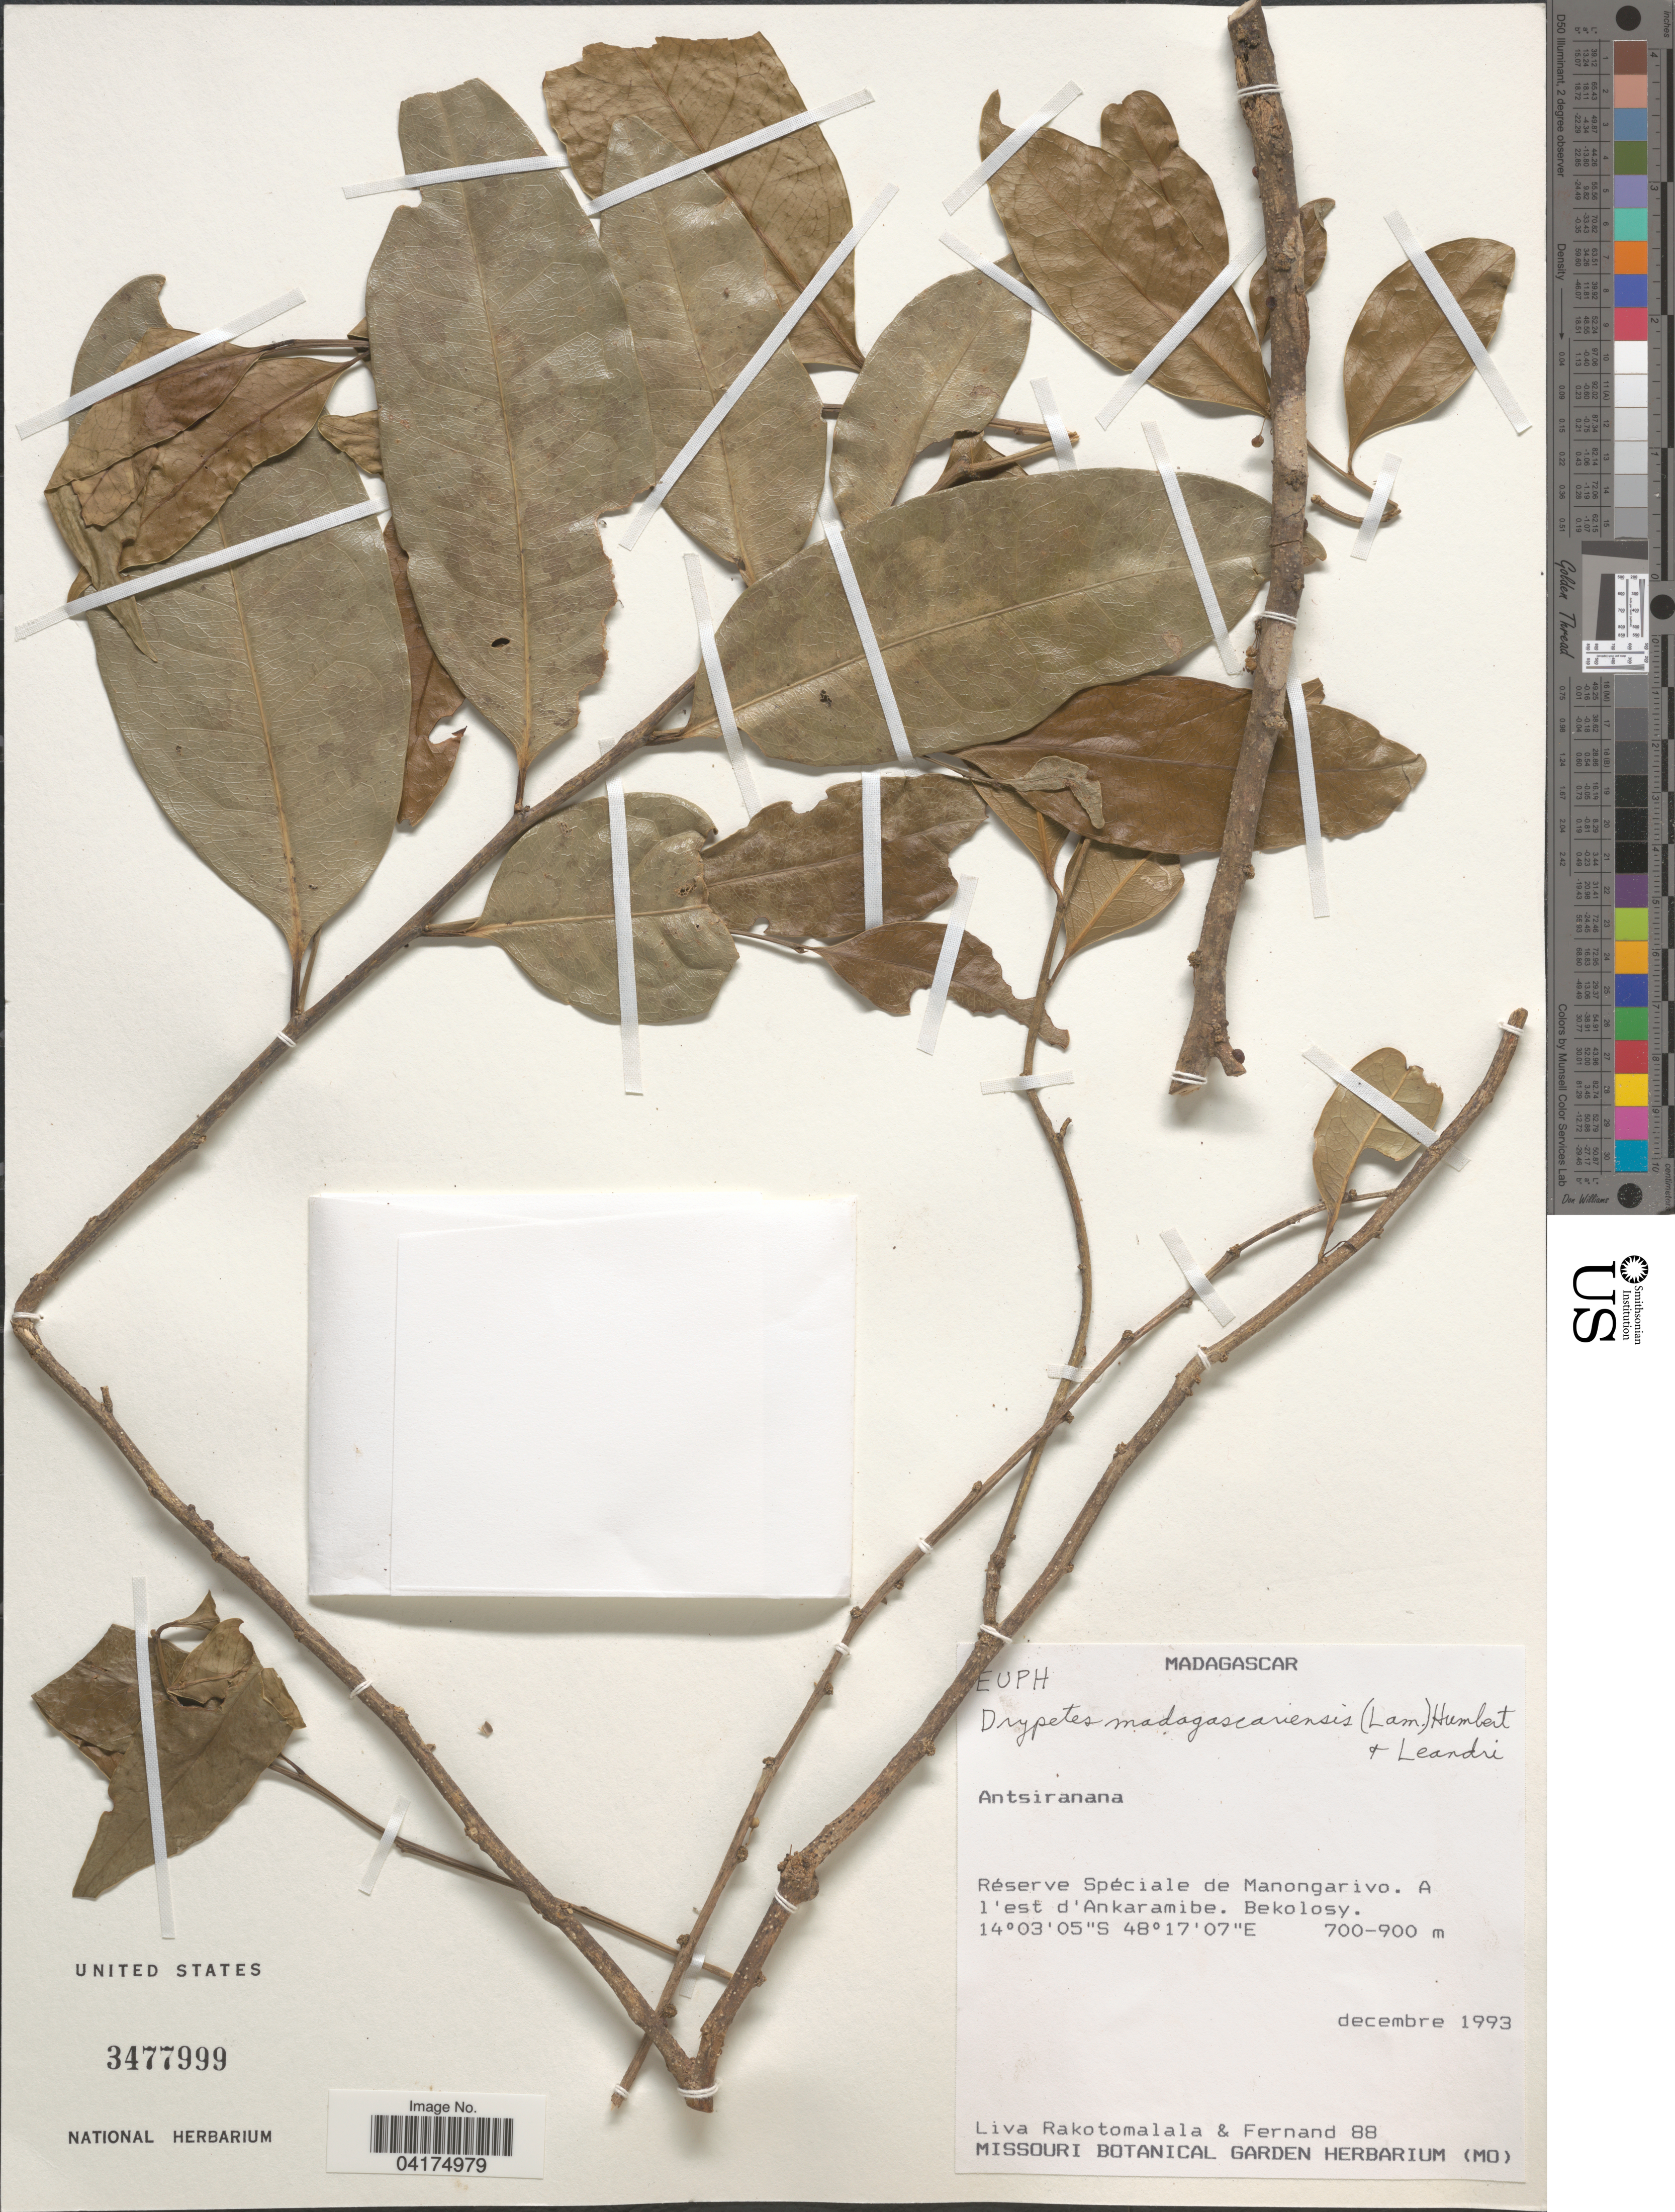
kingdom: Plantae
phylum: Tracheophyta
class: Magnoliopsida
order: Malpighiales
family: Putranjivaceae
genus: Drypetes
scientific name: Drypetes madagascariensis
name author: (Lam.) Humbert & Leandri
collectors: L. Rakotomalala & -. Fernand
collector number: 88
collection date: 1993-12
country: Madagascar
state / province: Sofia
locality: Réserve Spéciale de Manongarivo. A l'est d'Ankaramibe. Bekolosy.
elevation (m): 700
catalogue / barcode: US 3477999